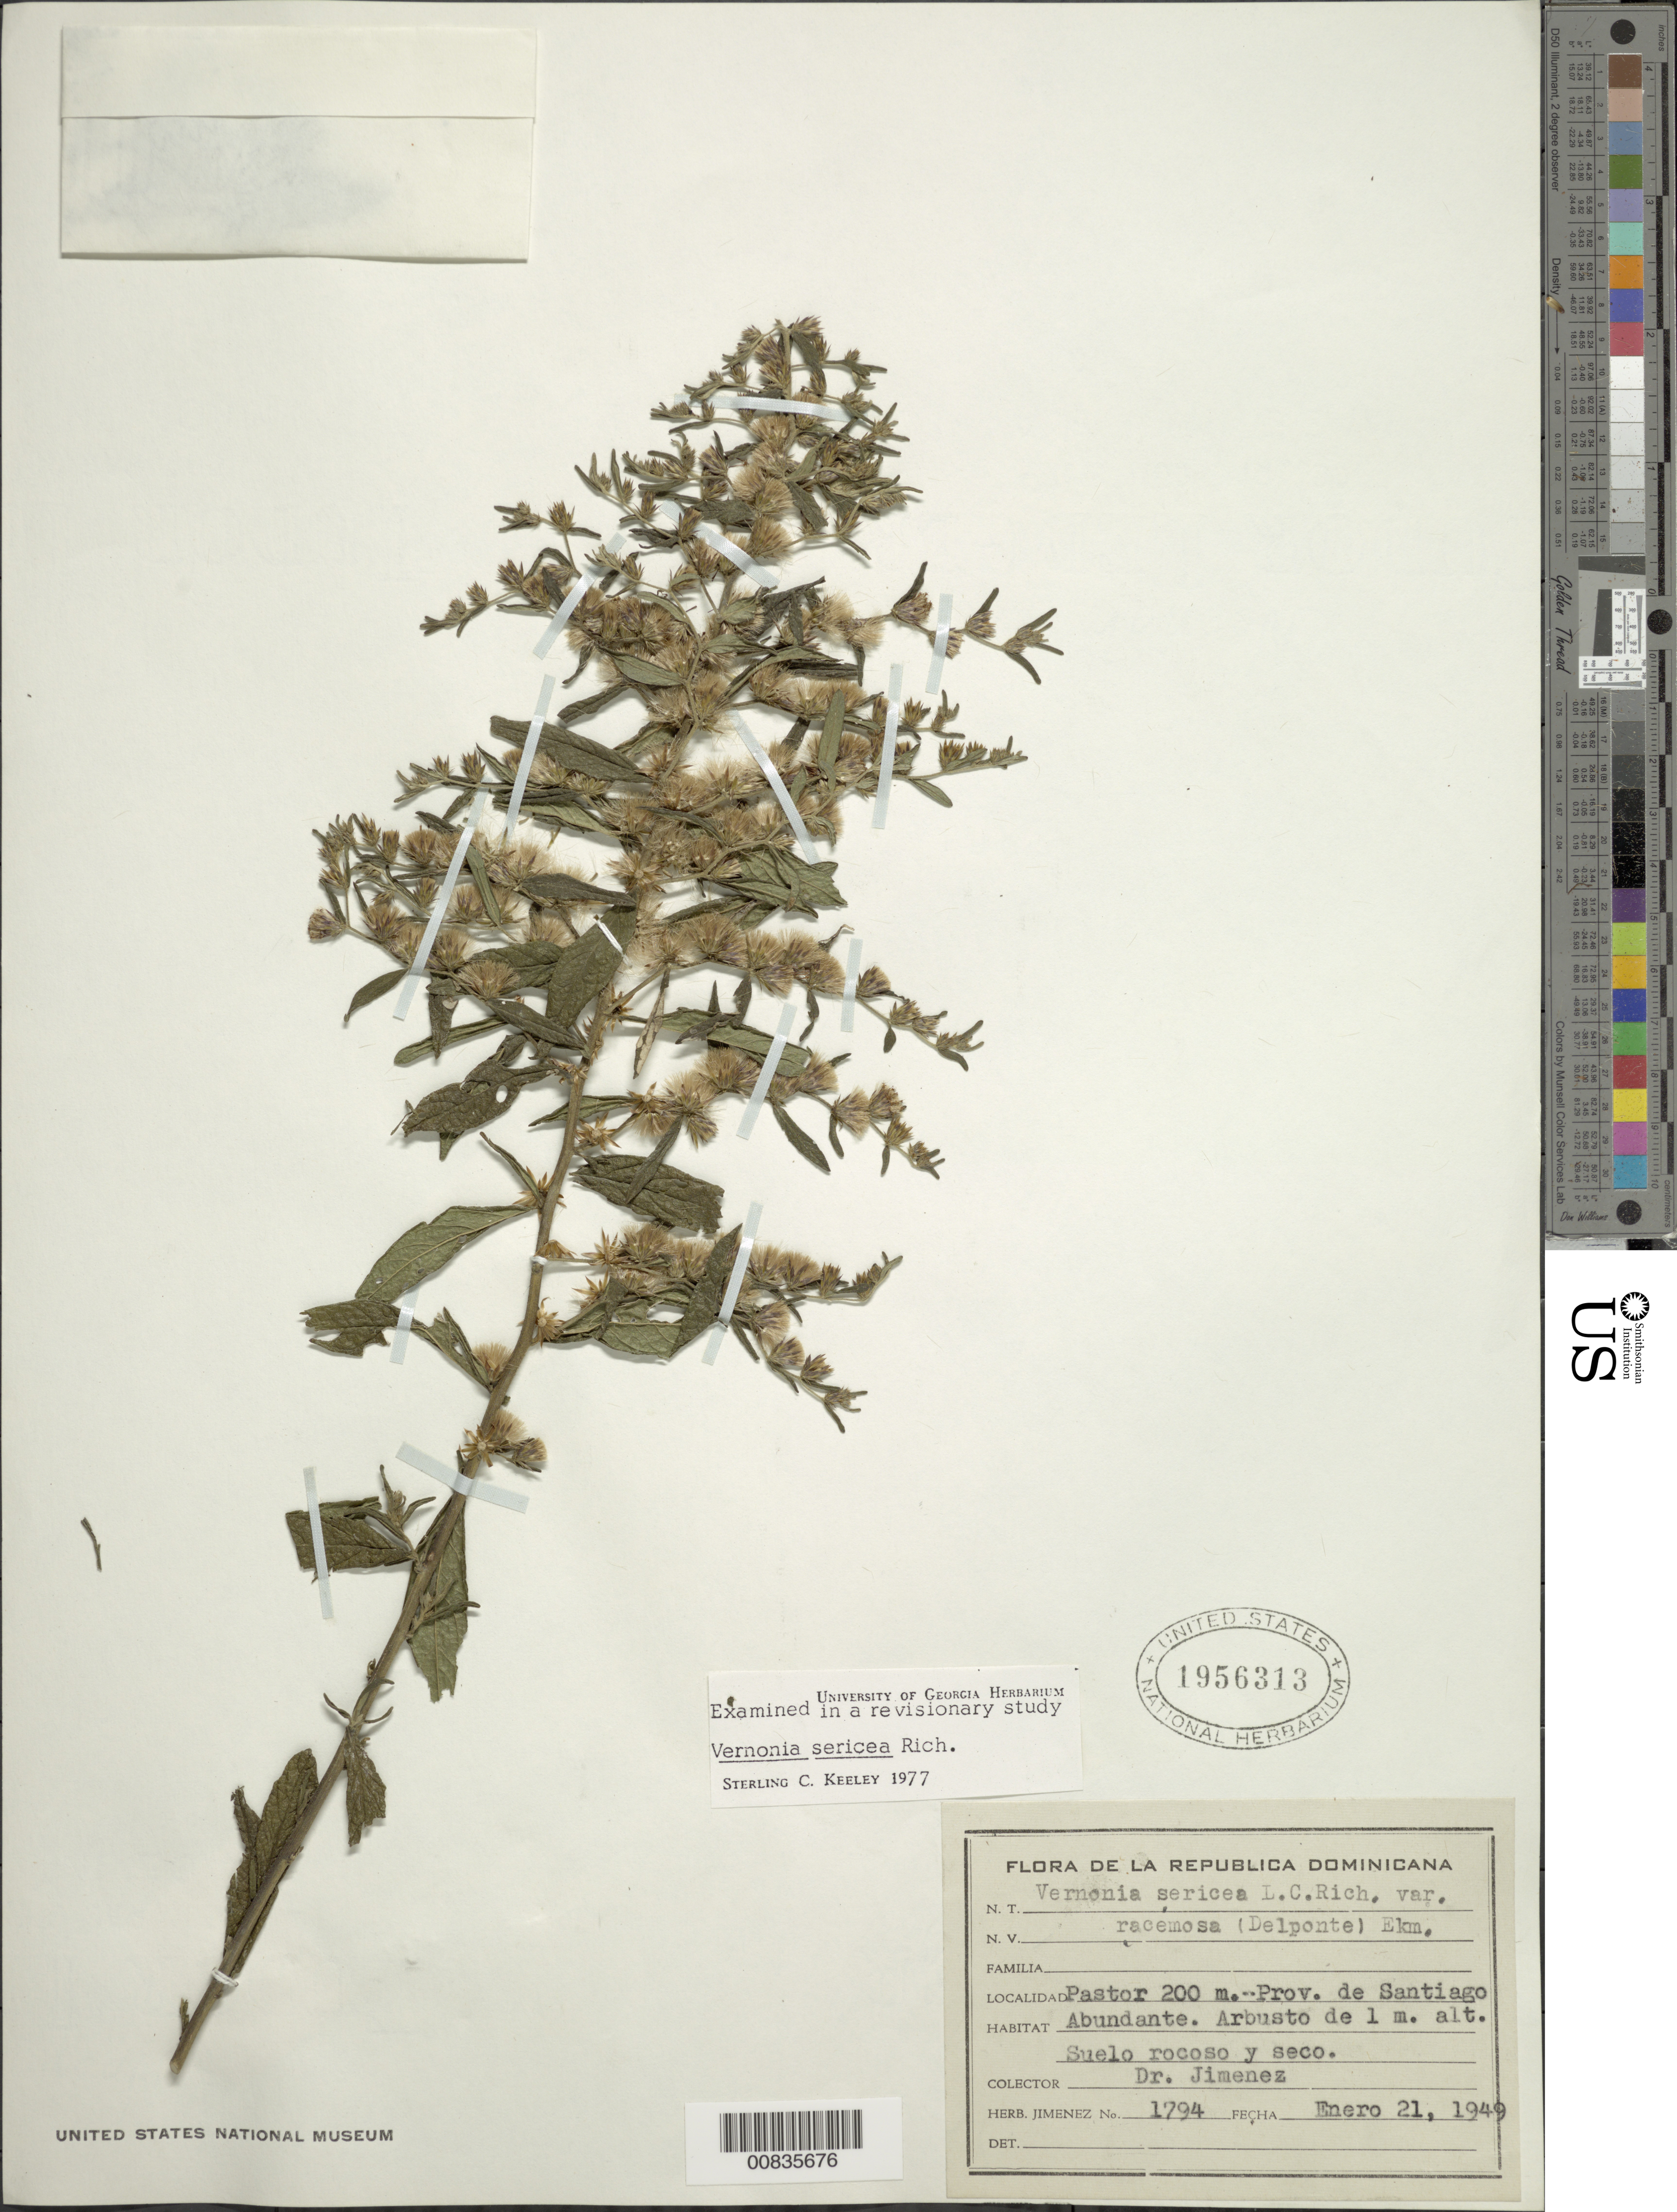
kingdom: Plantae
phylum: Tracheophyta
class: Magnoliopsida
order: Asterales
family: Asteraceae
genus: Lepidaploa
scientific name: Lepidaploa sericea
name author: (Rich.) H. Rob.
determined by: Keeley, S. C.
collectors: J. J. Jiménez Almonte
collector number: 1794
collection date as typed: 21 Jan 1949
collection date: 1949-01-21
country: Dominican Republic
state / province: Santiago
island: Hispaniola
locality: Pastor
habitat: Suelo rocoso y seco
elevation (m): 200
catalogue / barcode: US 1956313